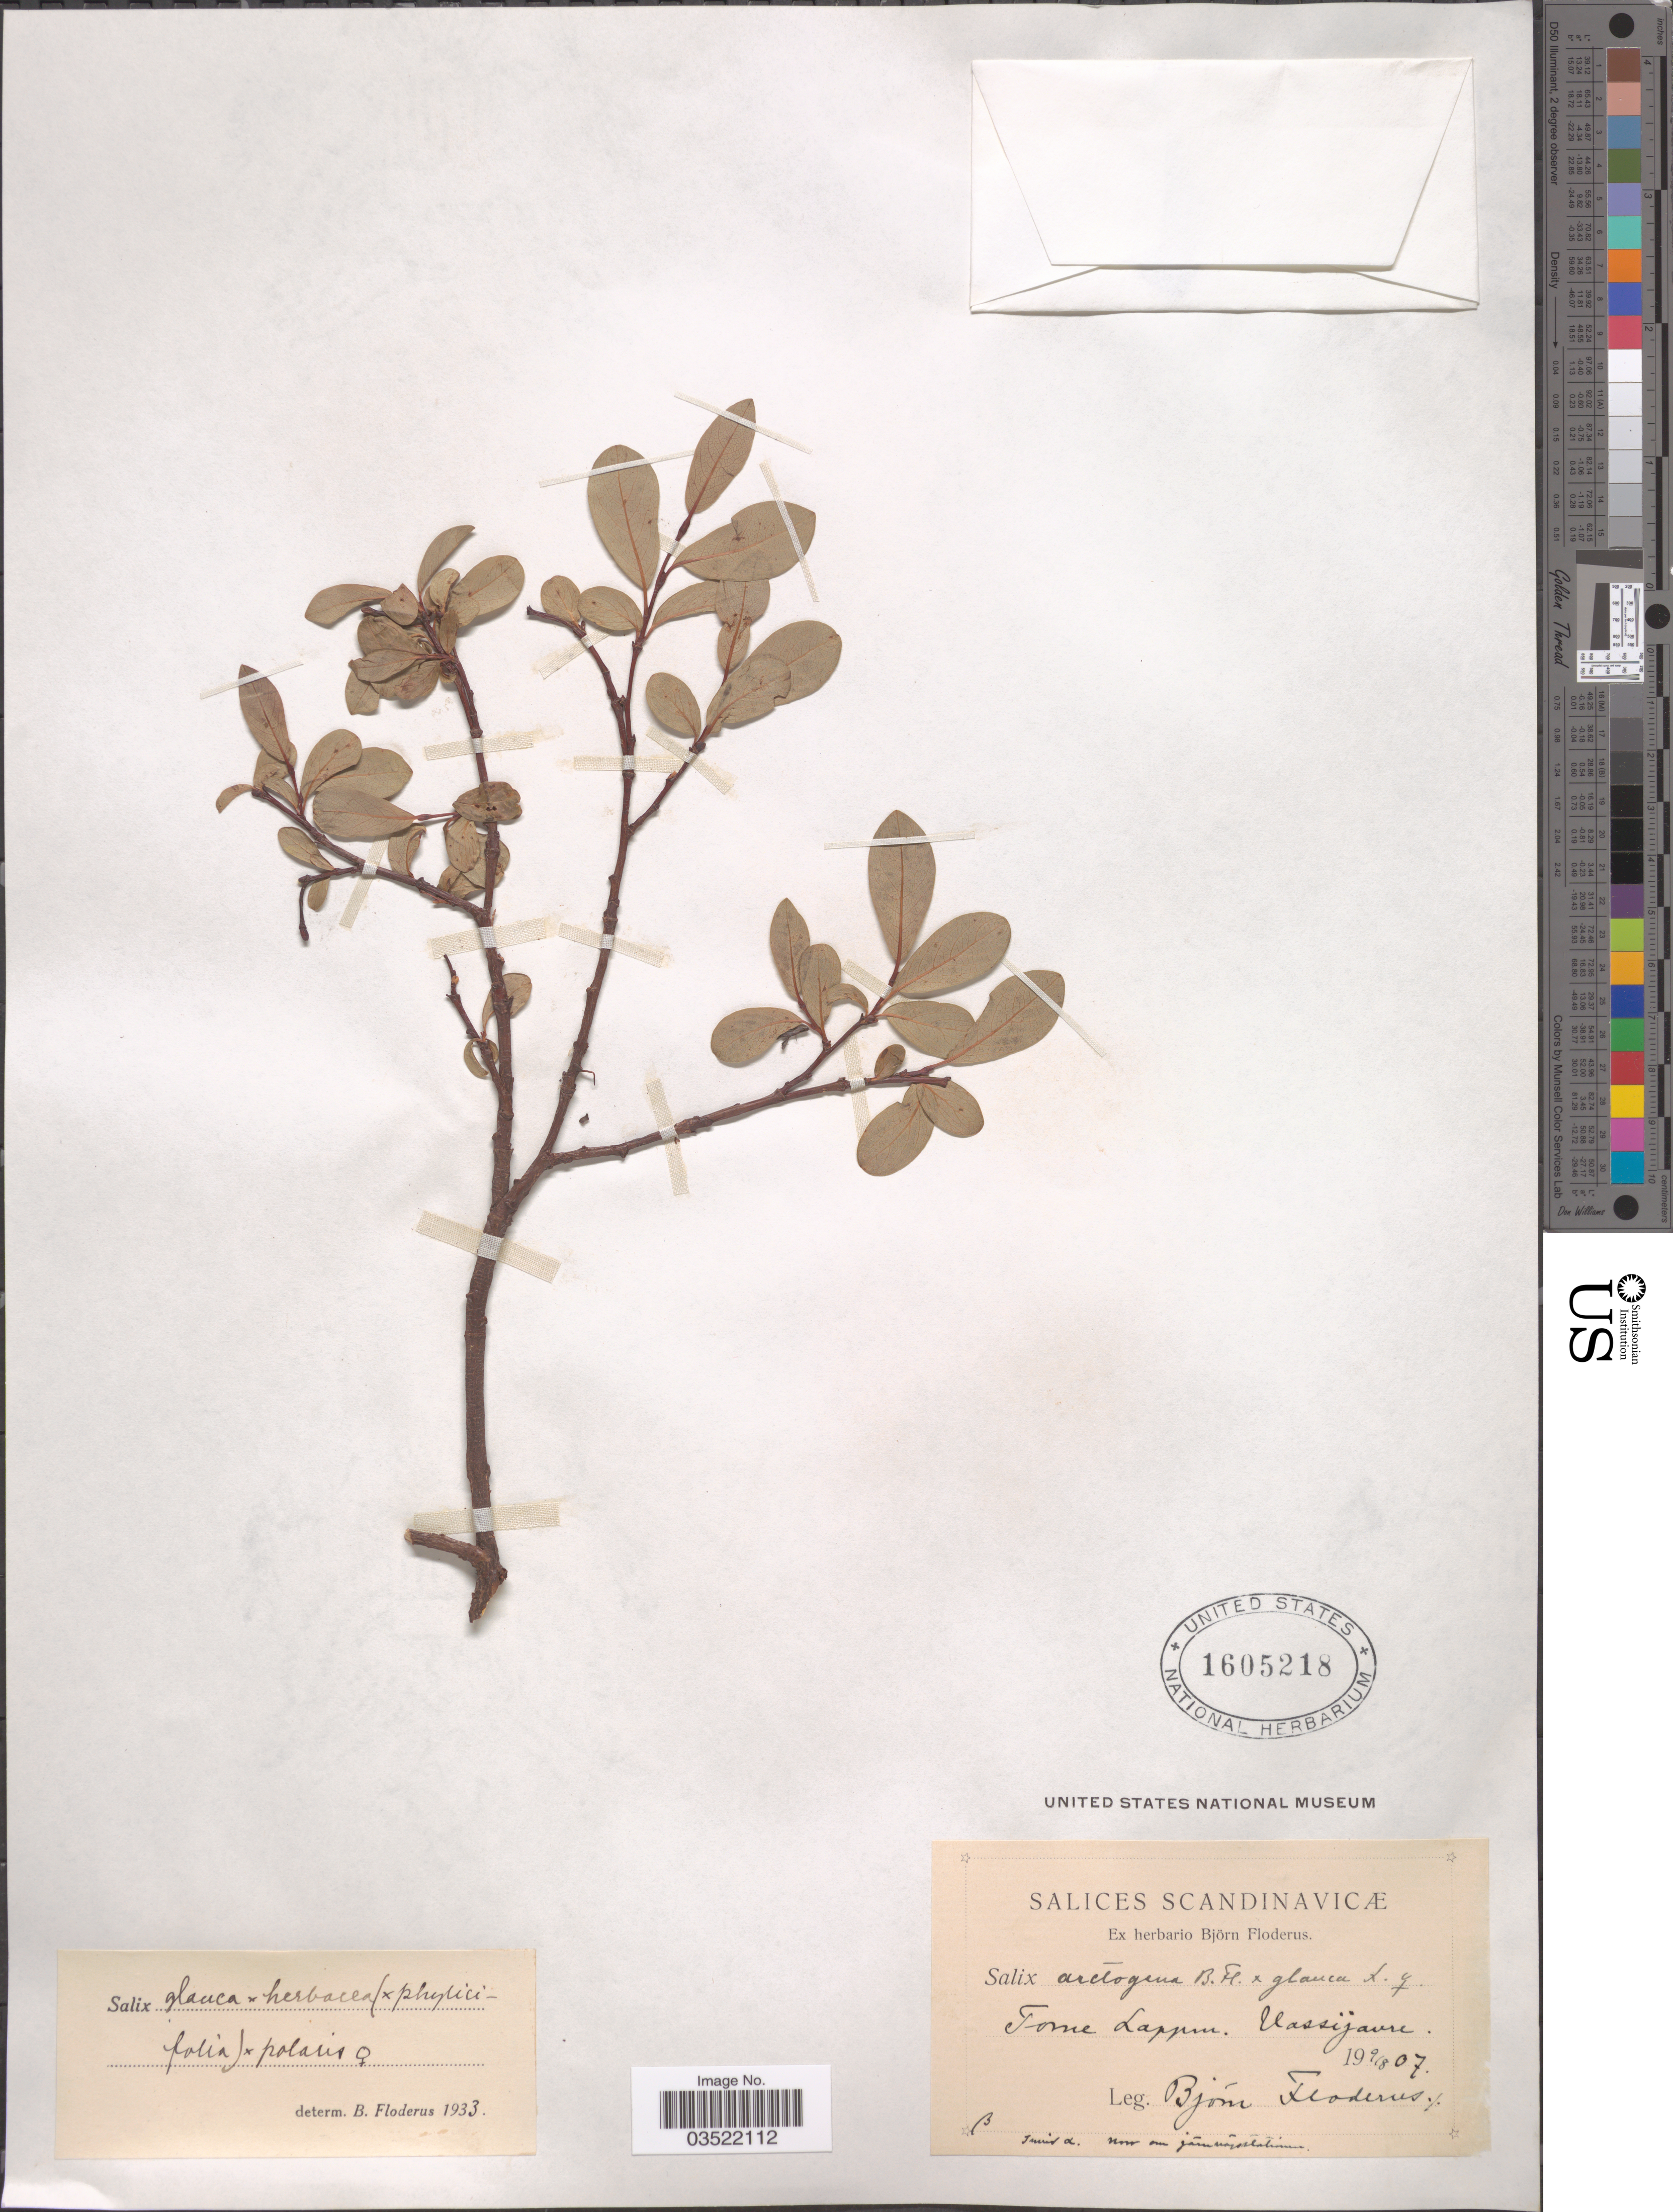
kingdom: Plantae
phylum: Tracheophyta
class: Magnoliopsida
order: Malpighiales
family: Salicaceae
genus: Salix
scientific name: Salix glauca x S. herbacea L. x S. phylicifolia L. x S. polaris Wahlenb.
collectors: B. G. O. Floderus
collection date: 1907-08-09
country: Sweden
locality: Scandinavicæ. Torne Lappm. Vassijaure.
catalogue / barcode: US 1605218